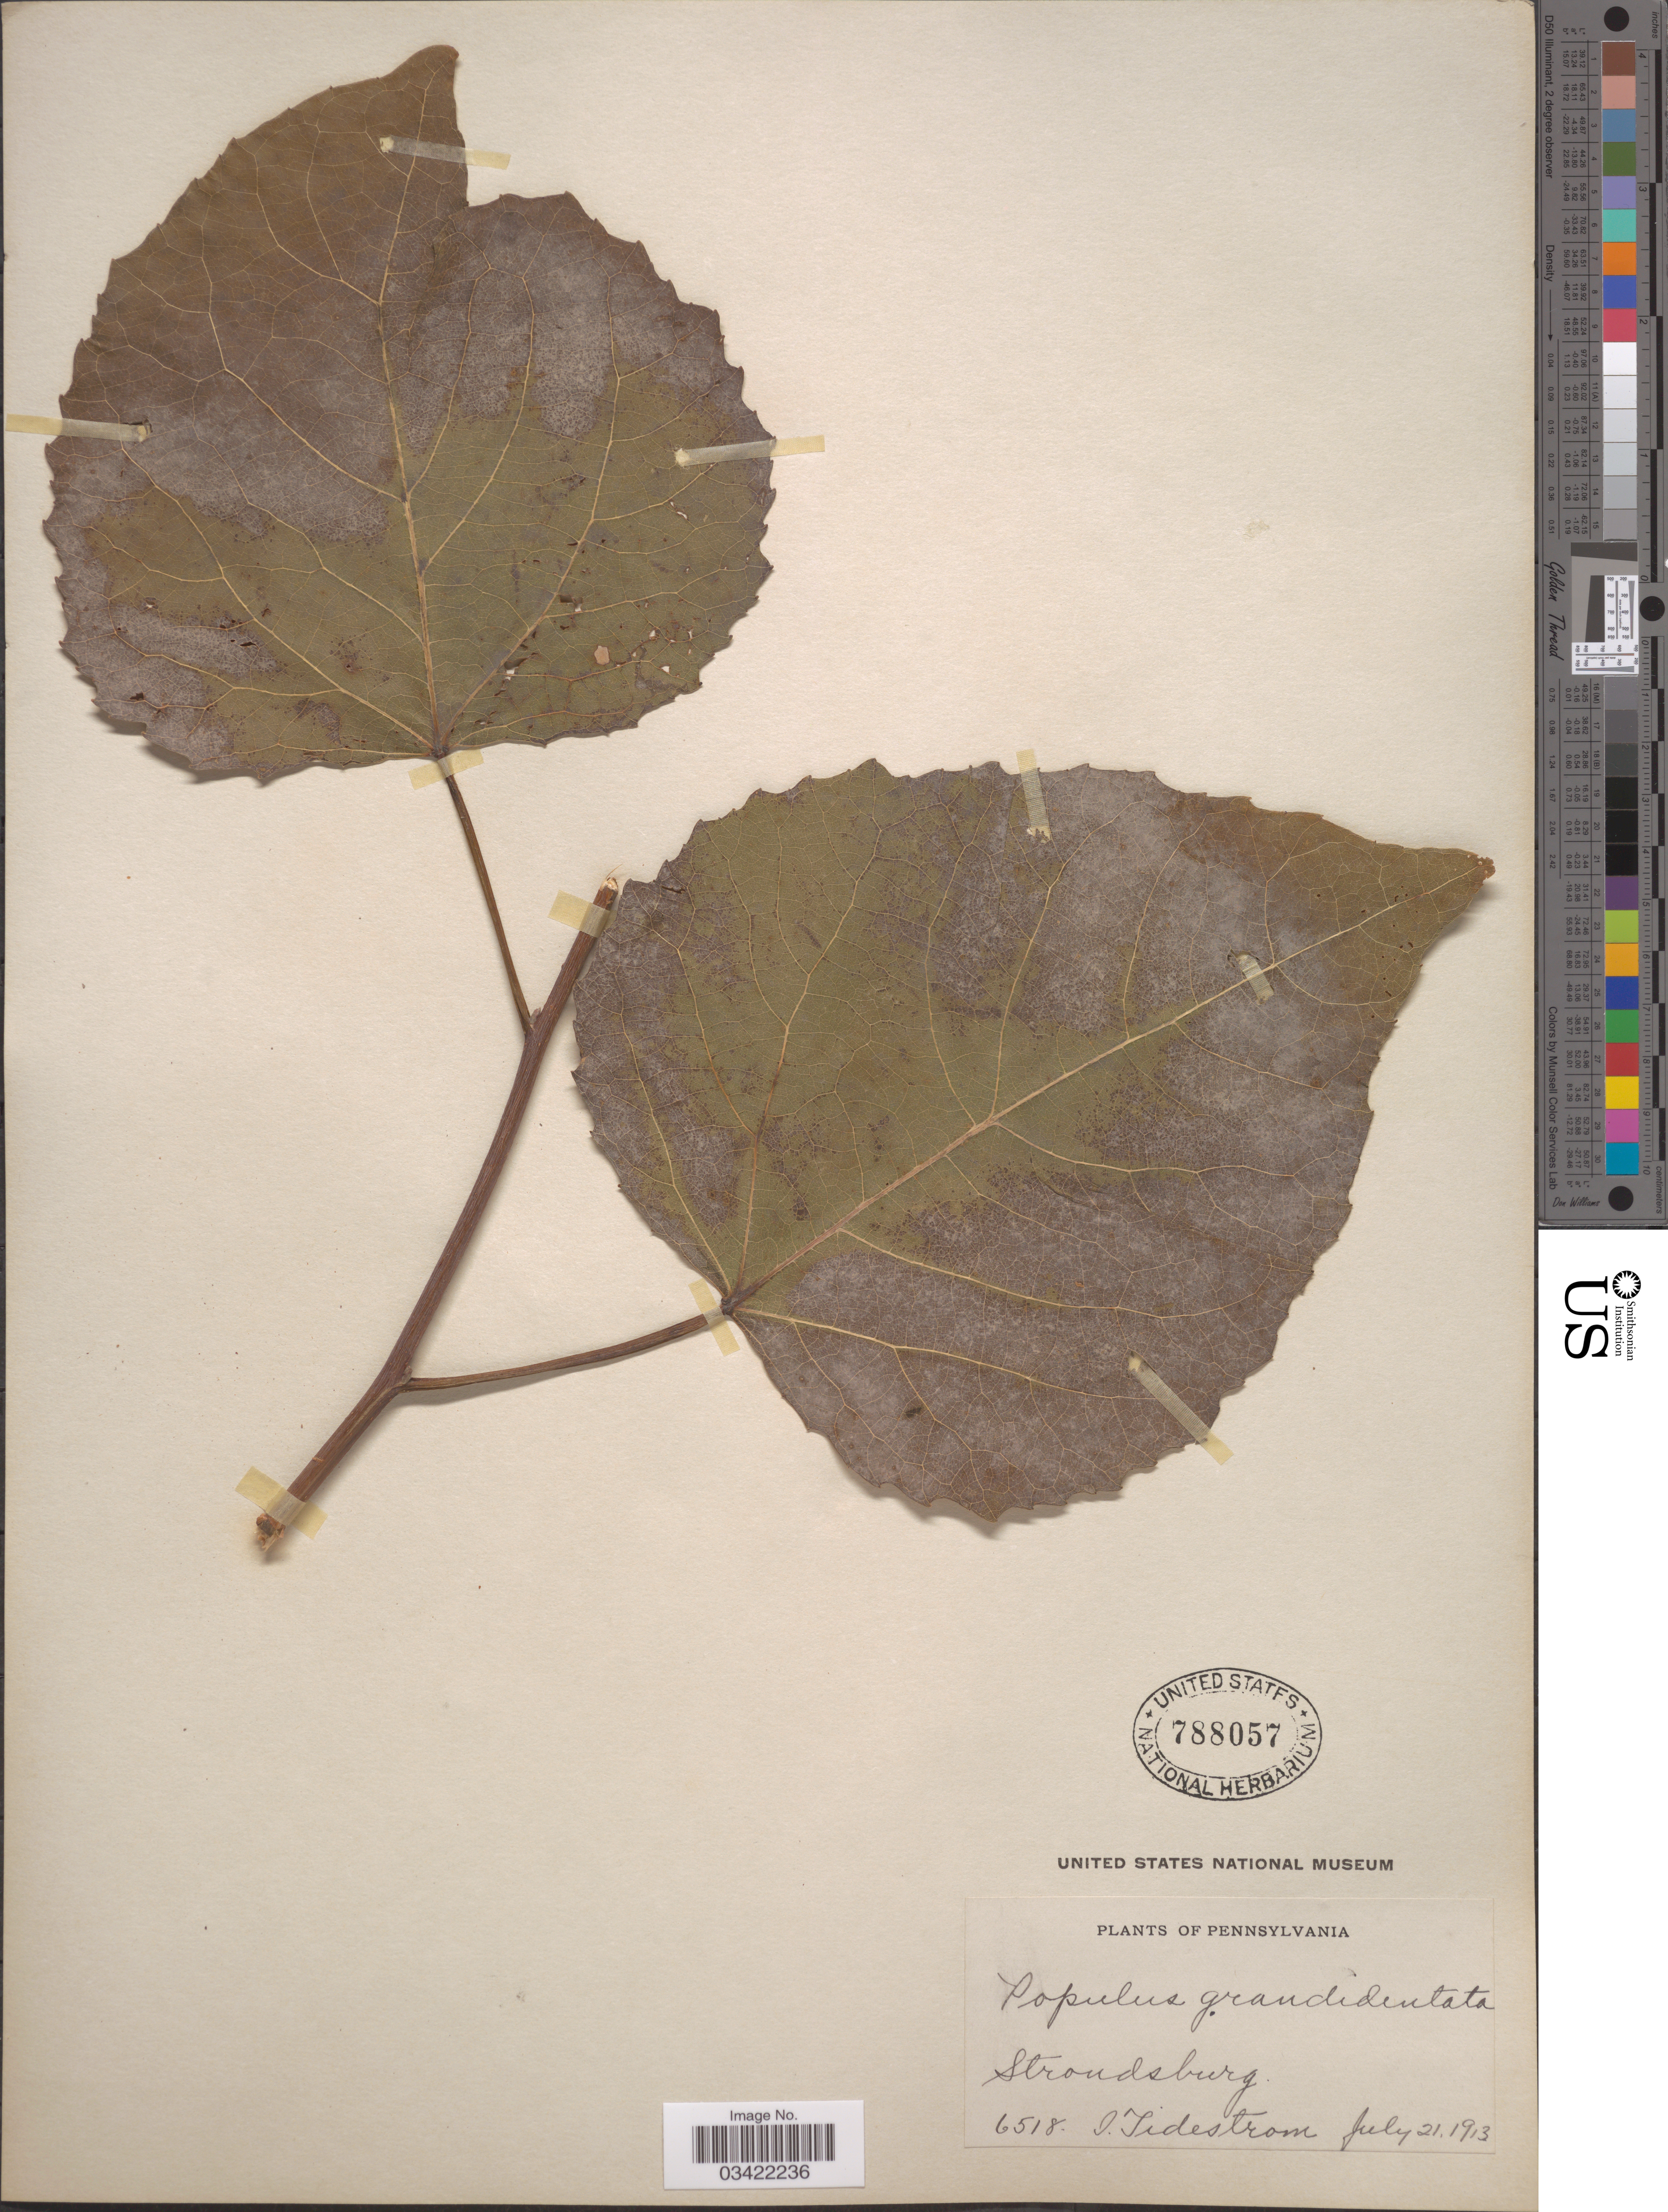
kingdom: Plantae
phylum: Tracheophyta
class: Magnoliopsida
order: Malpighiales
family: Salicaceae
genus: Populus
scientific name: Populus grandidentata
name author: Michx.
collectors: I. F. Tidestrom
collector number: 6518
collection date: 1913-07-21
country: United States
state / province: Pennsylvania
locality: Stroudsburg.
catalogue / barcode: US 788057